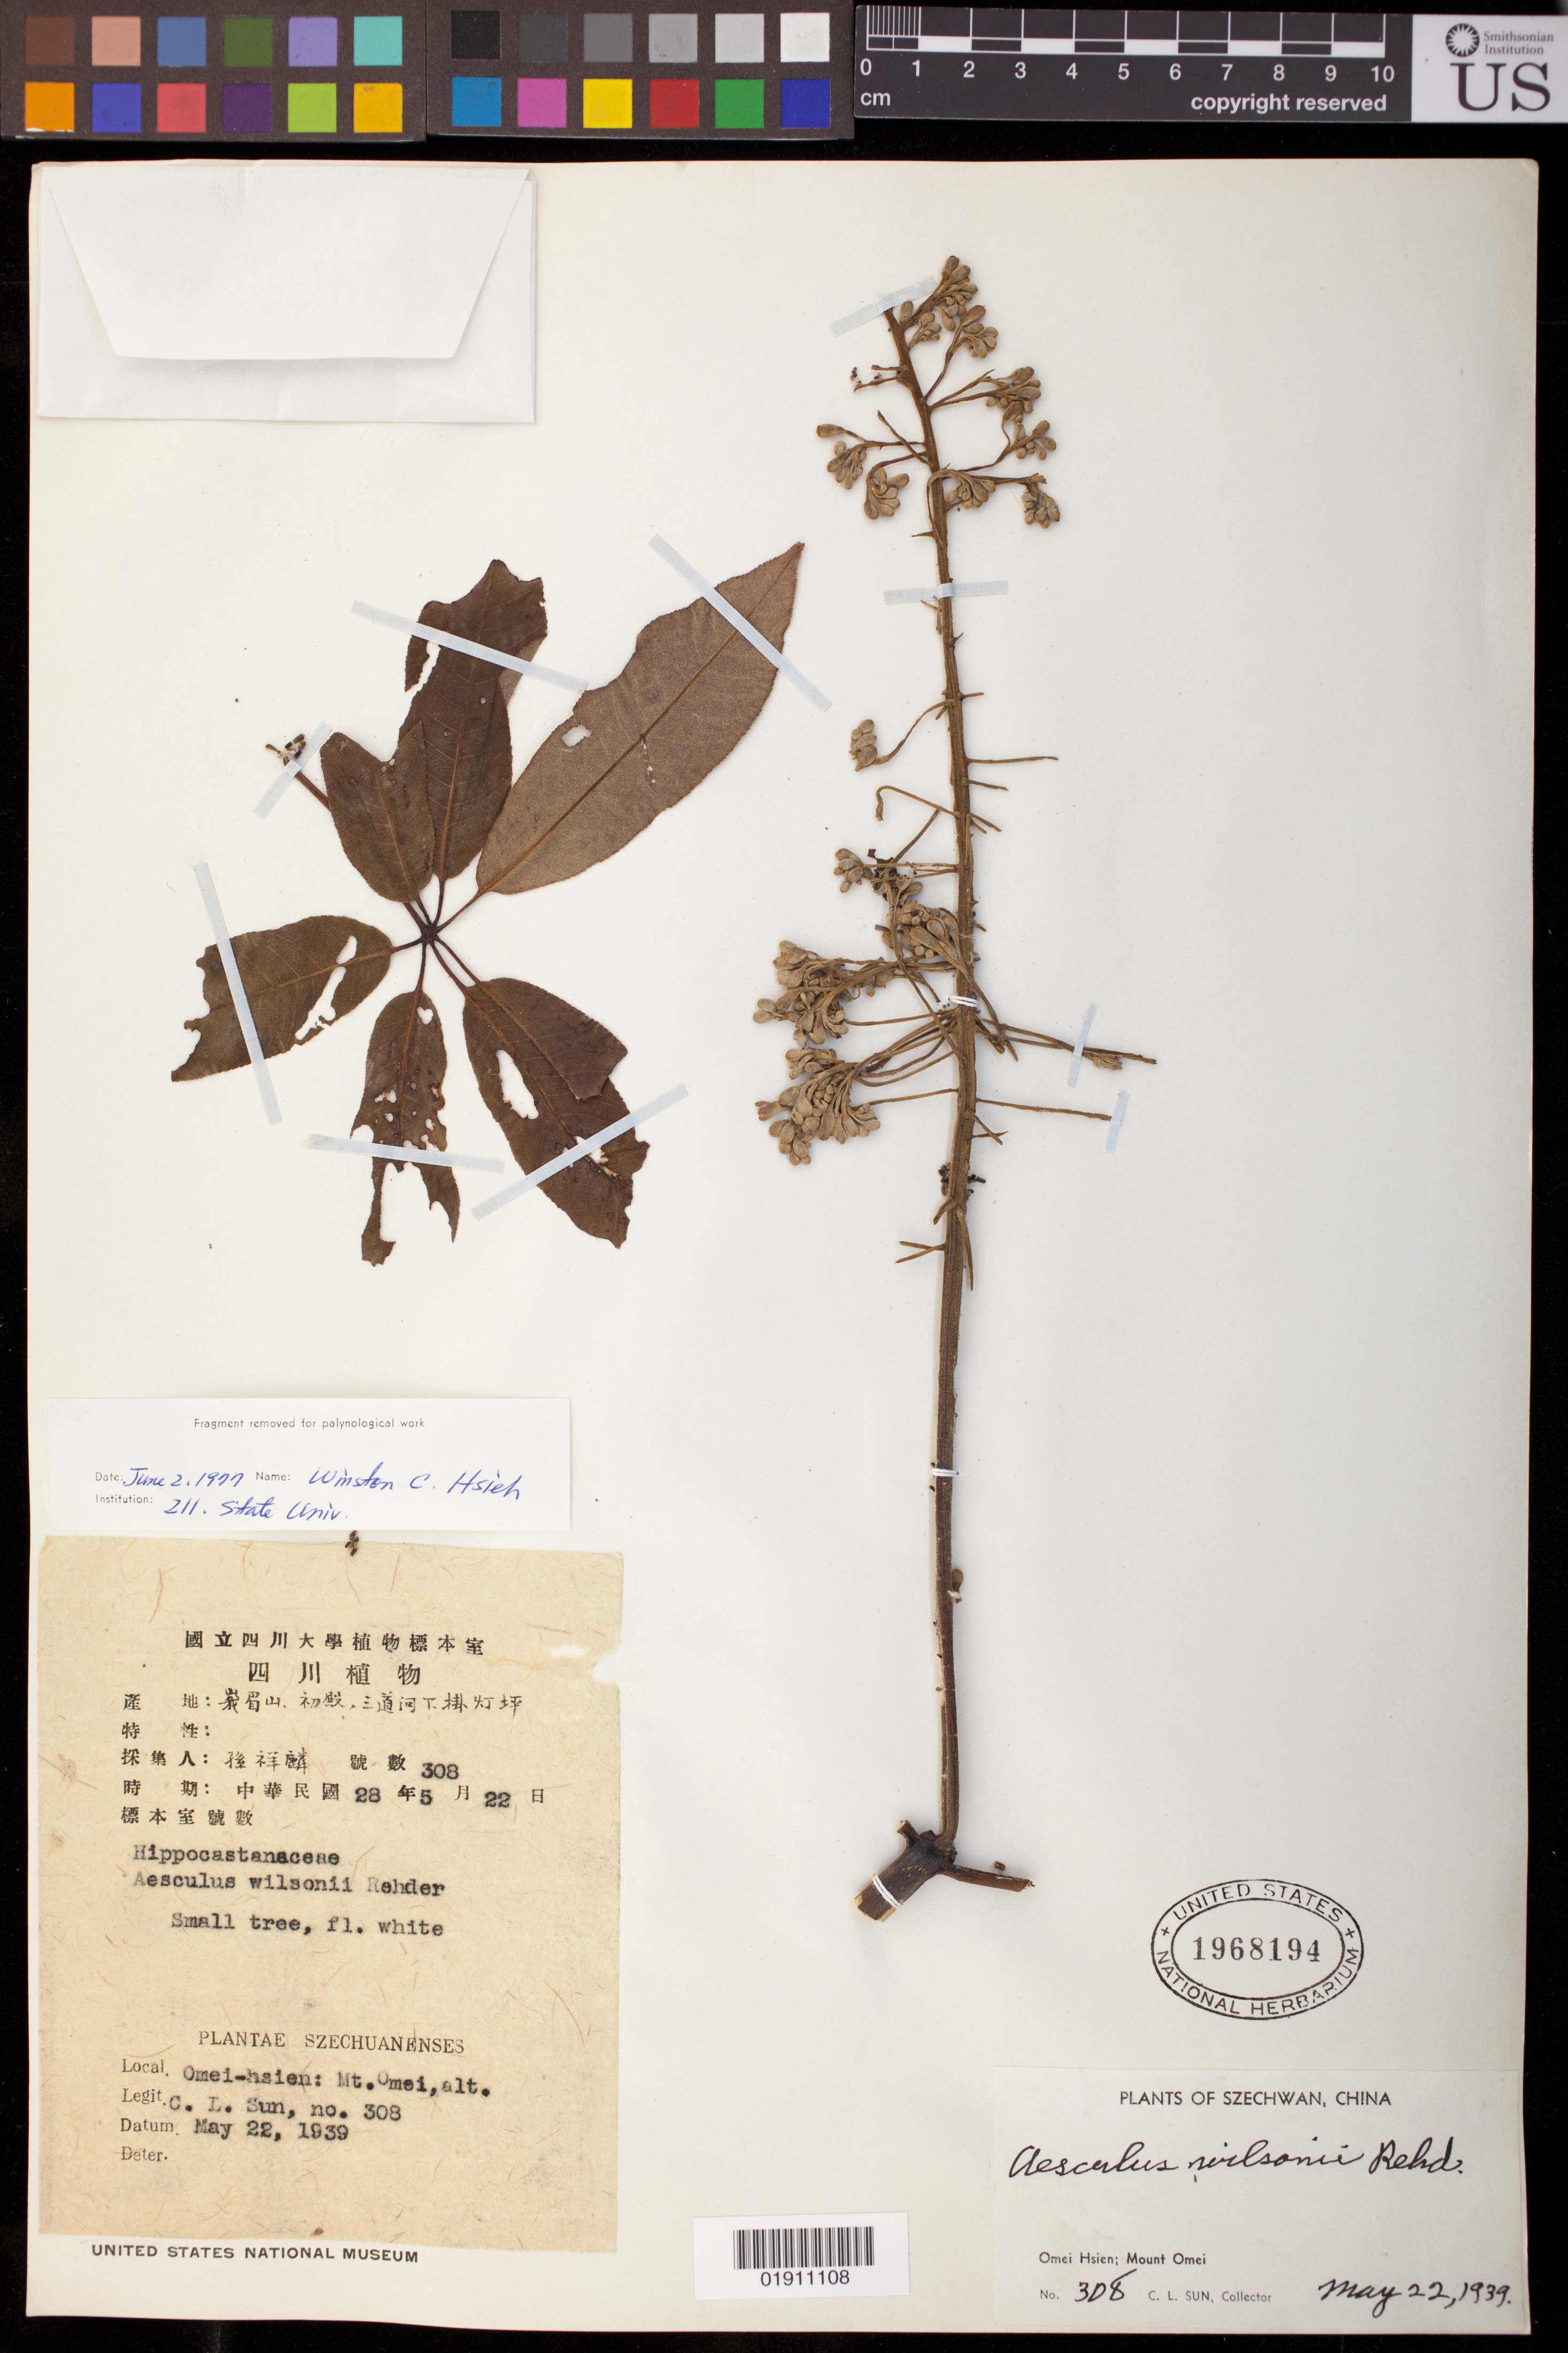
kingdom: Plantae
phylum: Tracheophyta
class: Magnoliopsida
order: Sapindales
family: Sapindaceae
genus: Aesculus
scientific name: Aesculus wilsonii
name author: Rehder in Sarg.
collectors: C. Sun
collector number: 308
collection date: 1939-05-22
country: China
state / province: Sichuan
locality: Omei Hsien, Mount Omei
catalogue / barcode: US 1968194